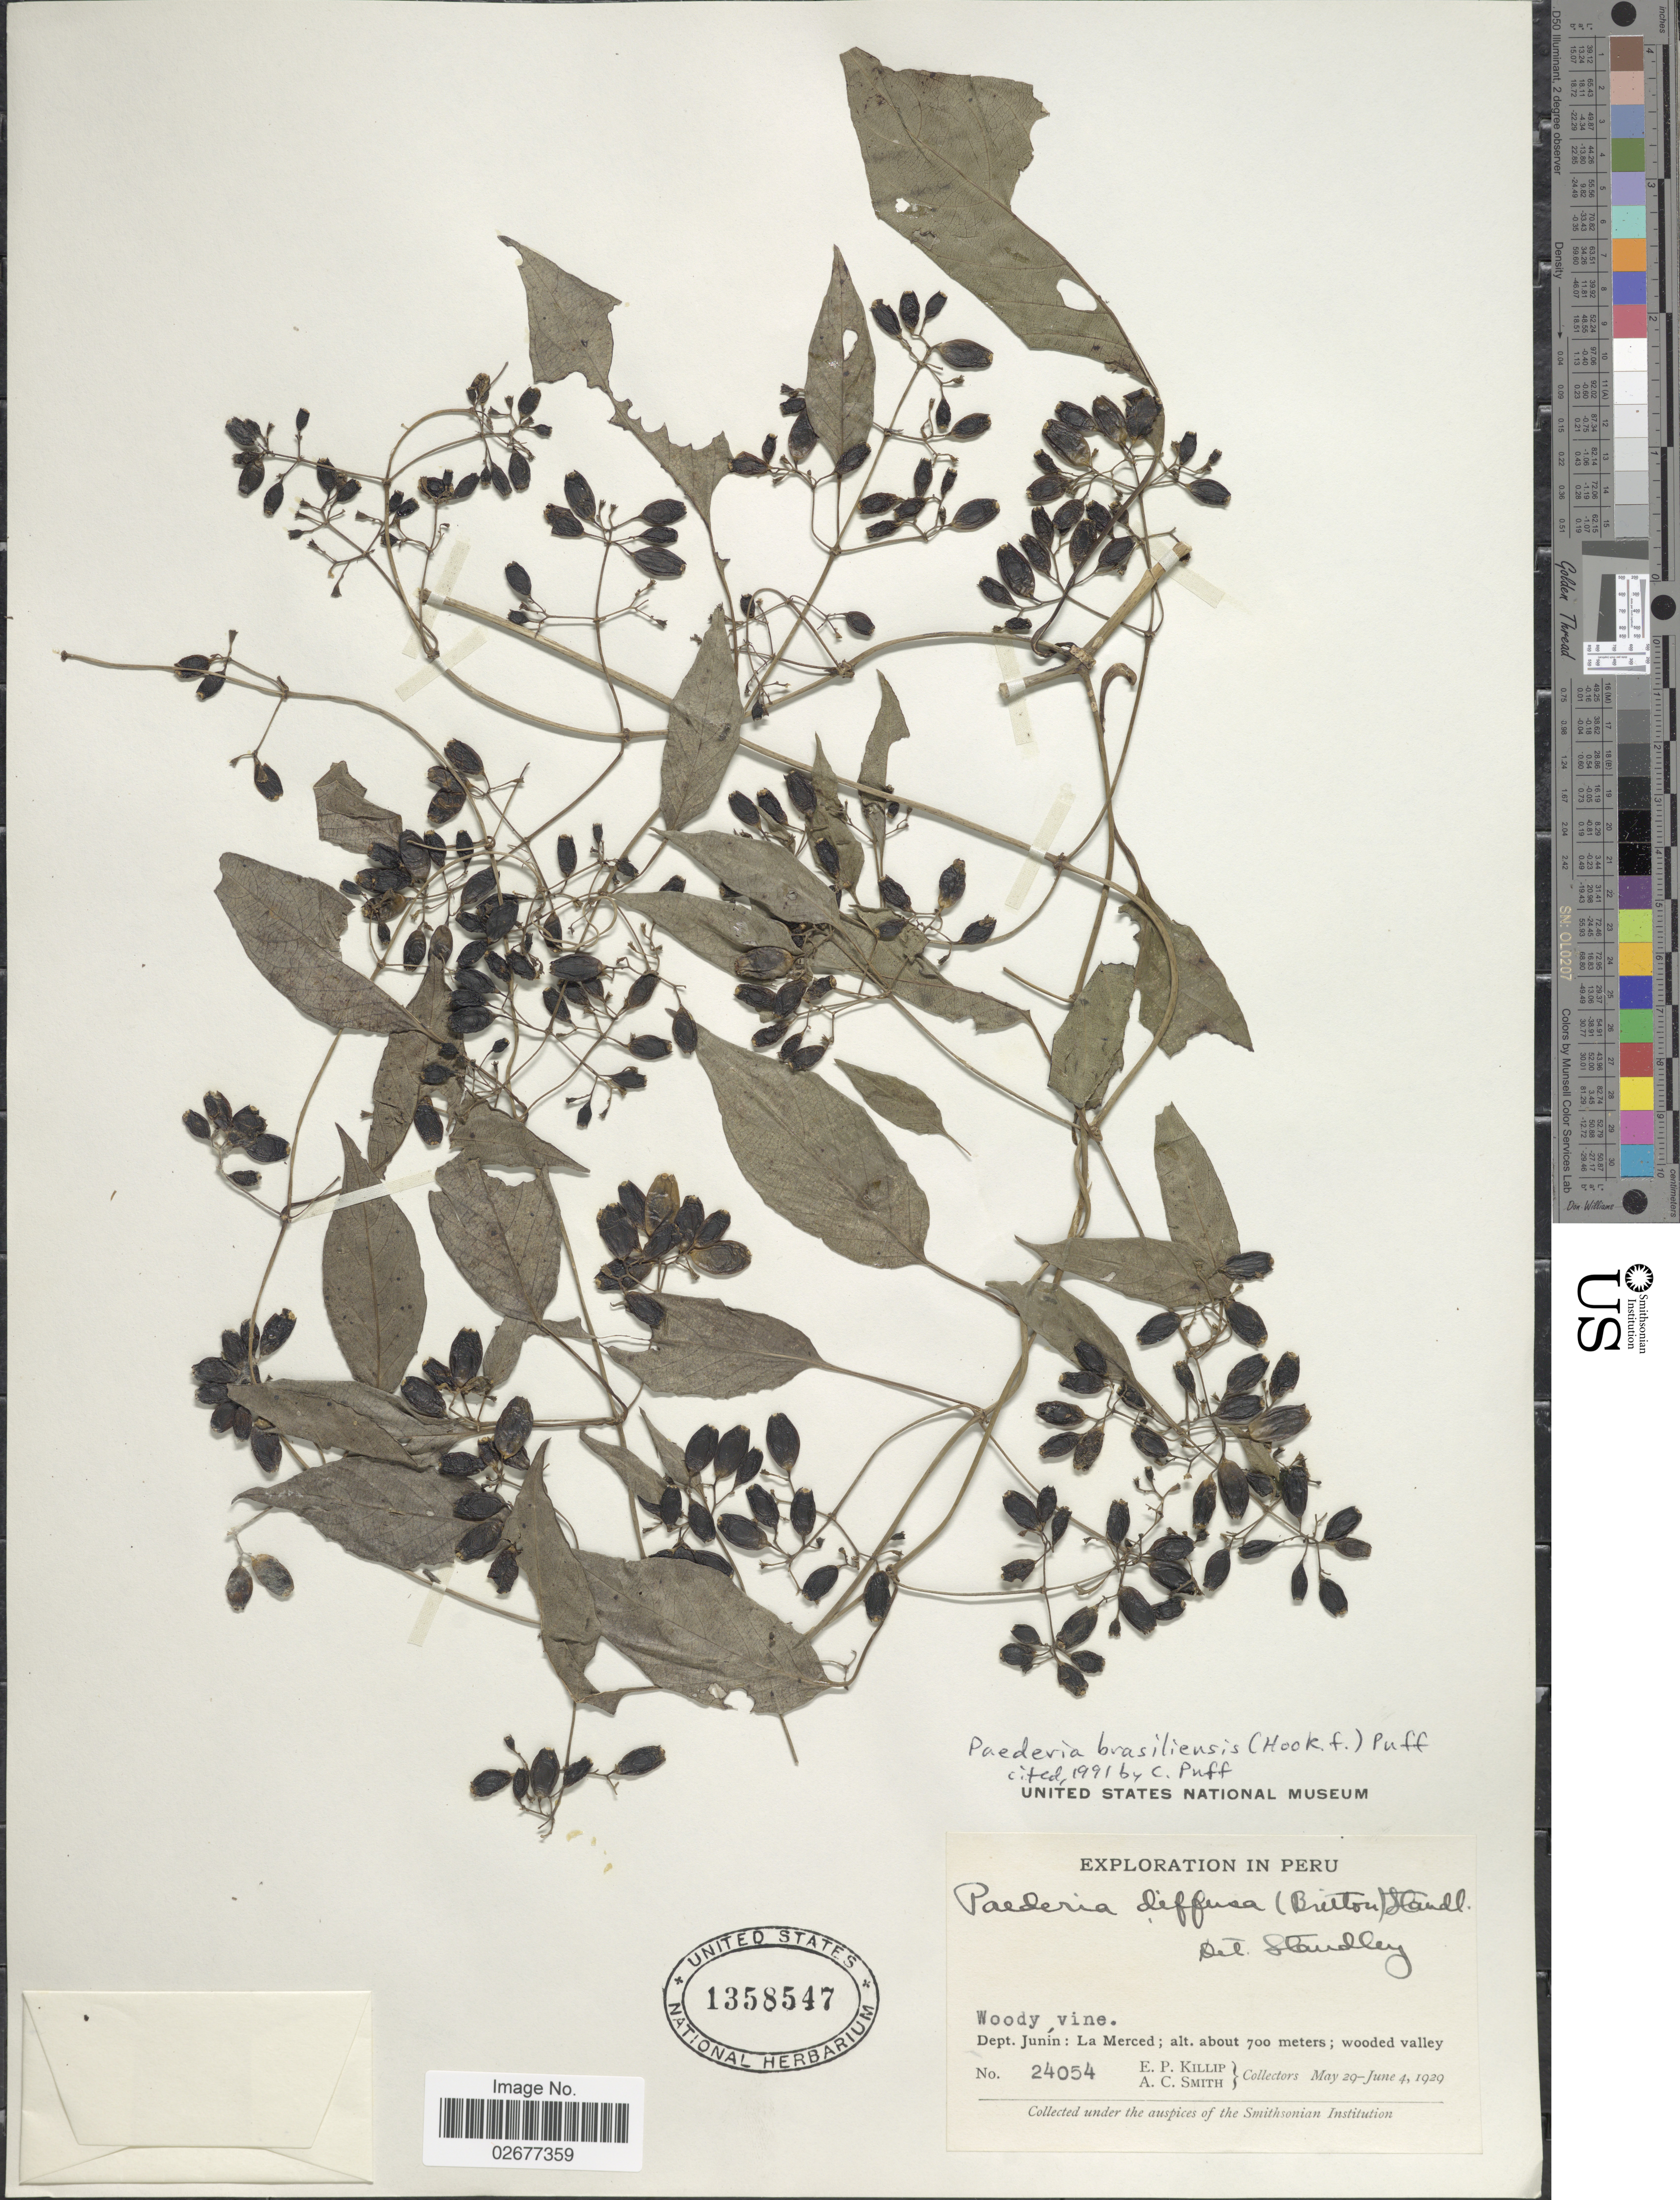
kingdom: Plantae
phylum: Tracheophyta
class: Magnoliopsida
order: Gentianales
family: Rubiaceae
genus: Paederia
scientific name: Paederia brasiliensis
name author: (Hook. f.) Puff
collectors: E. P. Killip & A. C. Smith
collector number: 24054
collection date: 1929-05-29/1929-06-04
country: Peru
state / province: Junín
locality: Dept. Junin: La Merced: wooded valley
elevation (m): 700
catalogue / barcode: US 1358547